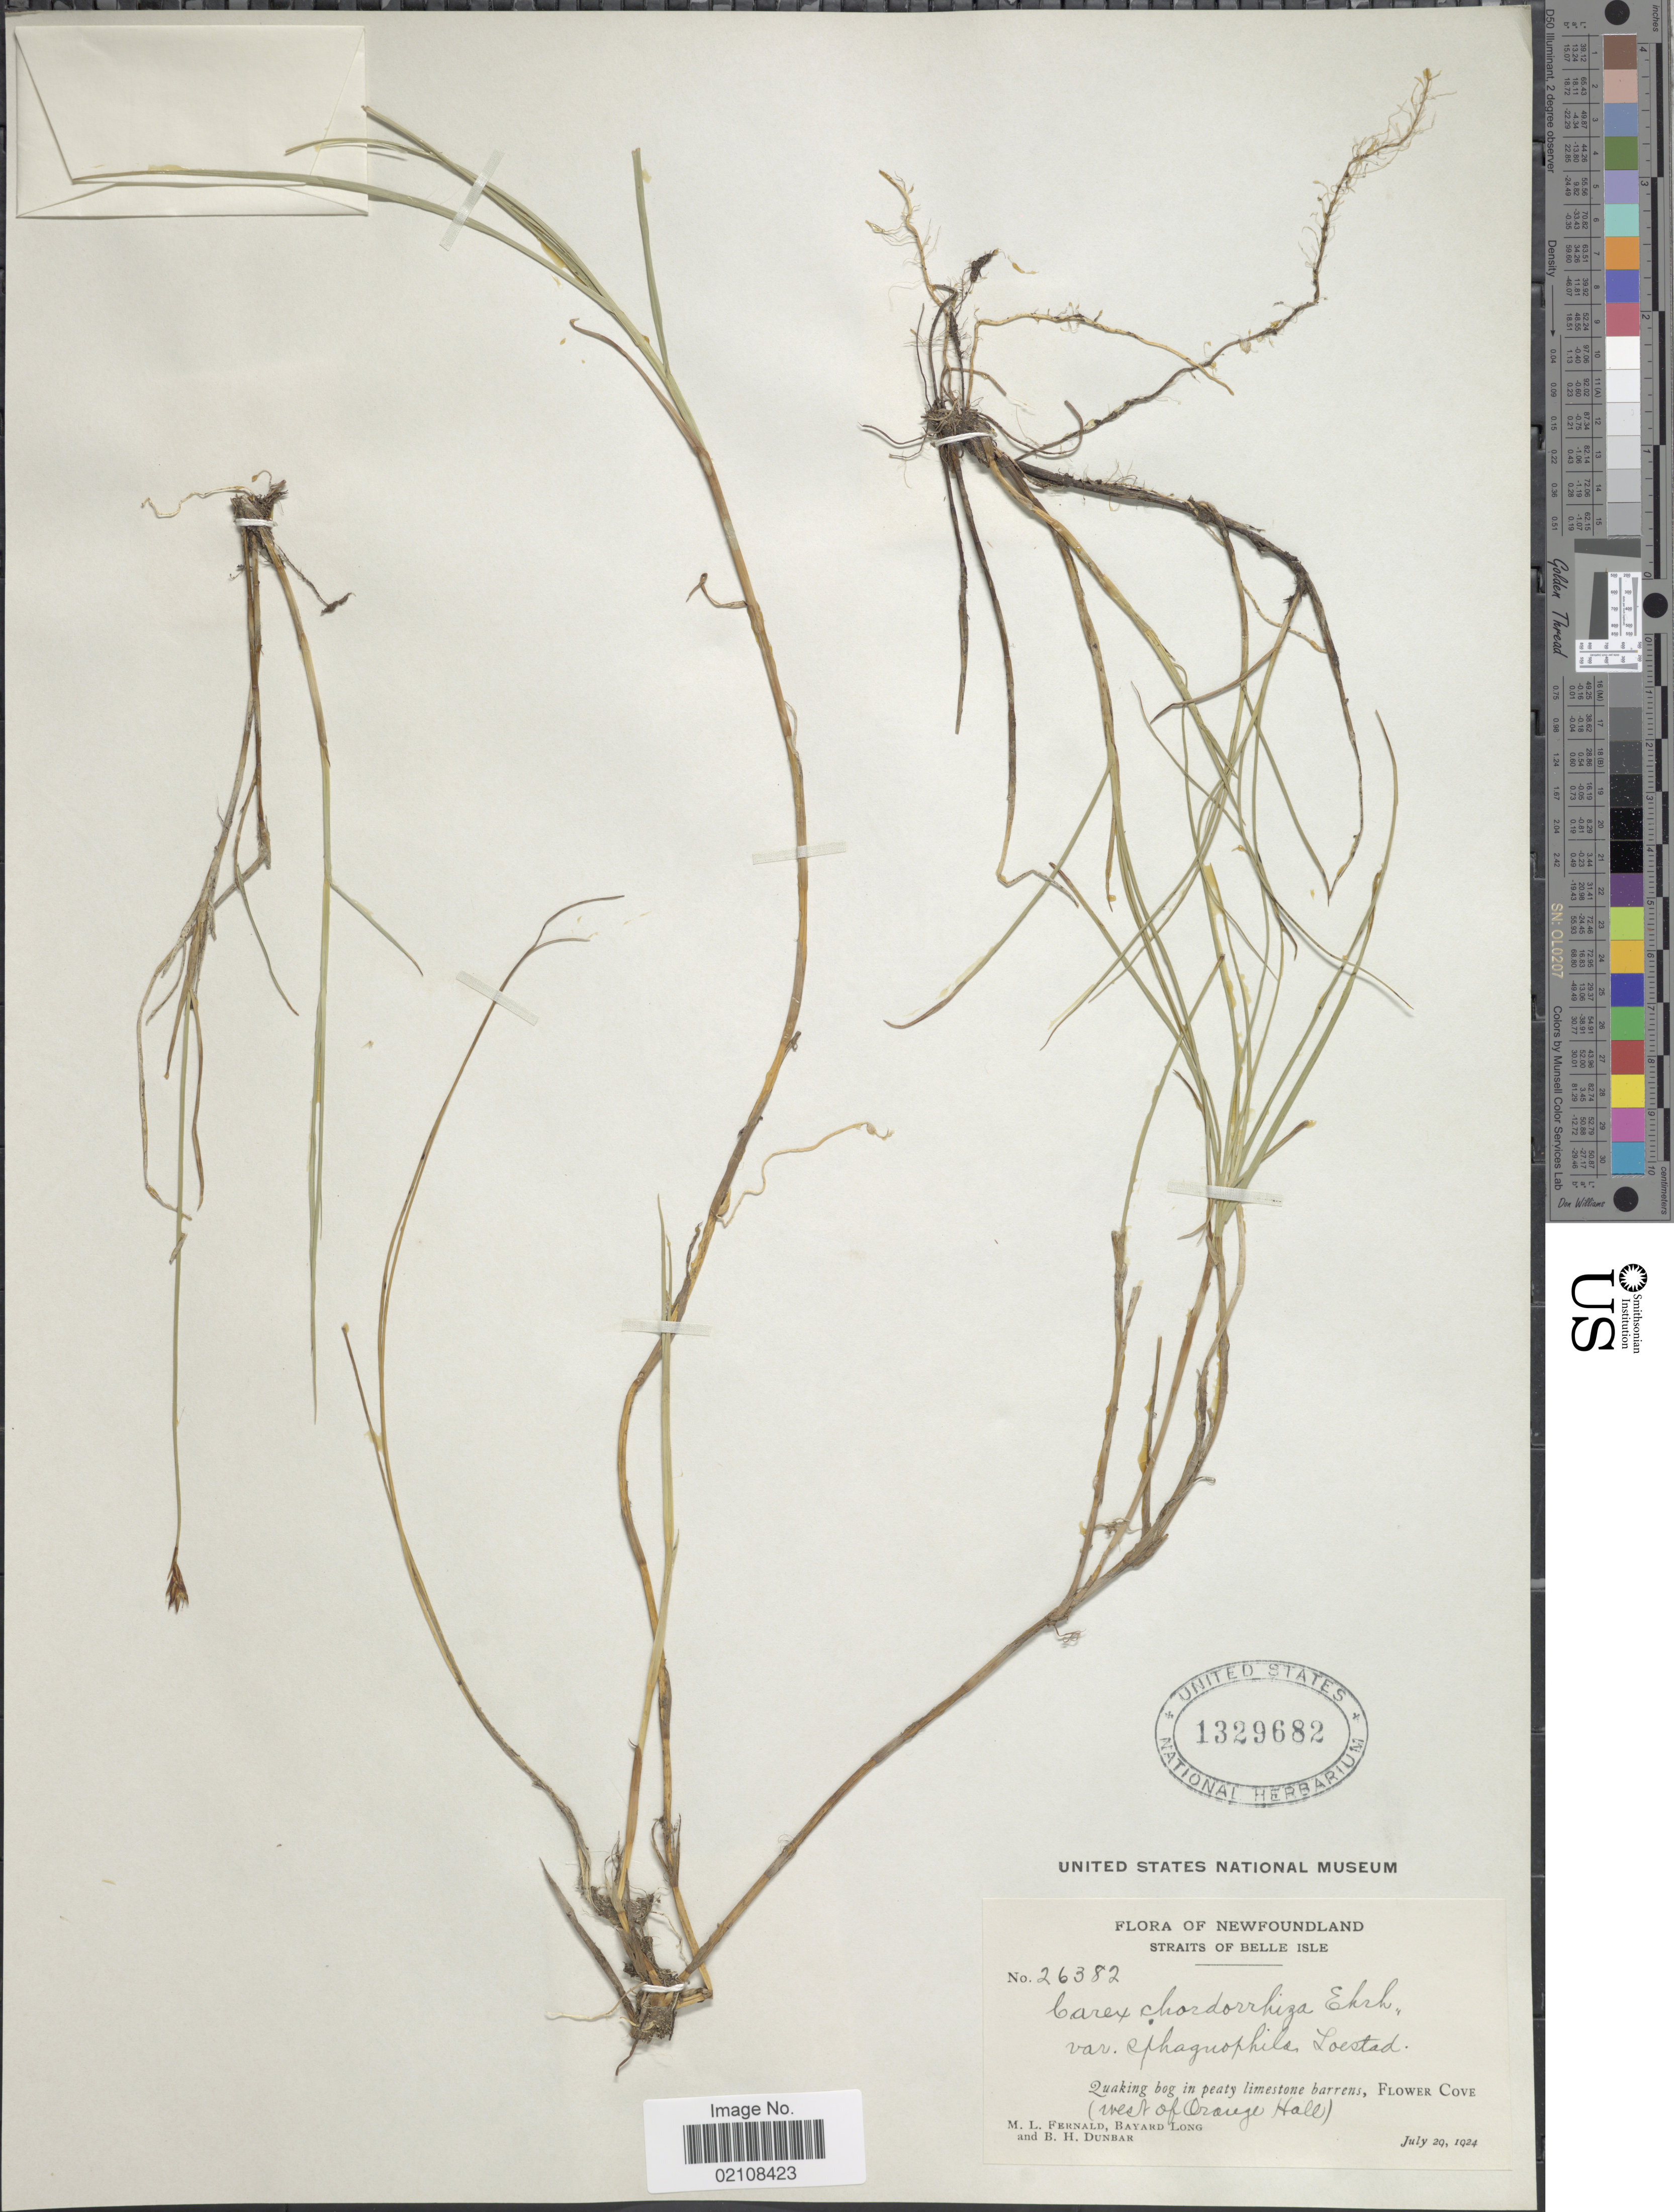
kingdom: Plantae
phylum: Tracheophyta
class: Liliopsida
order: Poales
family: Cyperaceae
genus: Carex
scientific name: Carex chordorrhiza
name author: L. f.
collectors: M. L. Fernald, B. Long & B. Dunbar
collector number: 26382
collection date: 1924-07-29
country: Canada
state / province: Newfoundland and Labrador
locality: Straits of Belle Isle. Quaking bog in peaty limestone barrens, Flower Cove (west of Orange Hall)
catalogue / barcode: US 1329682